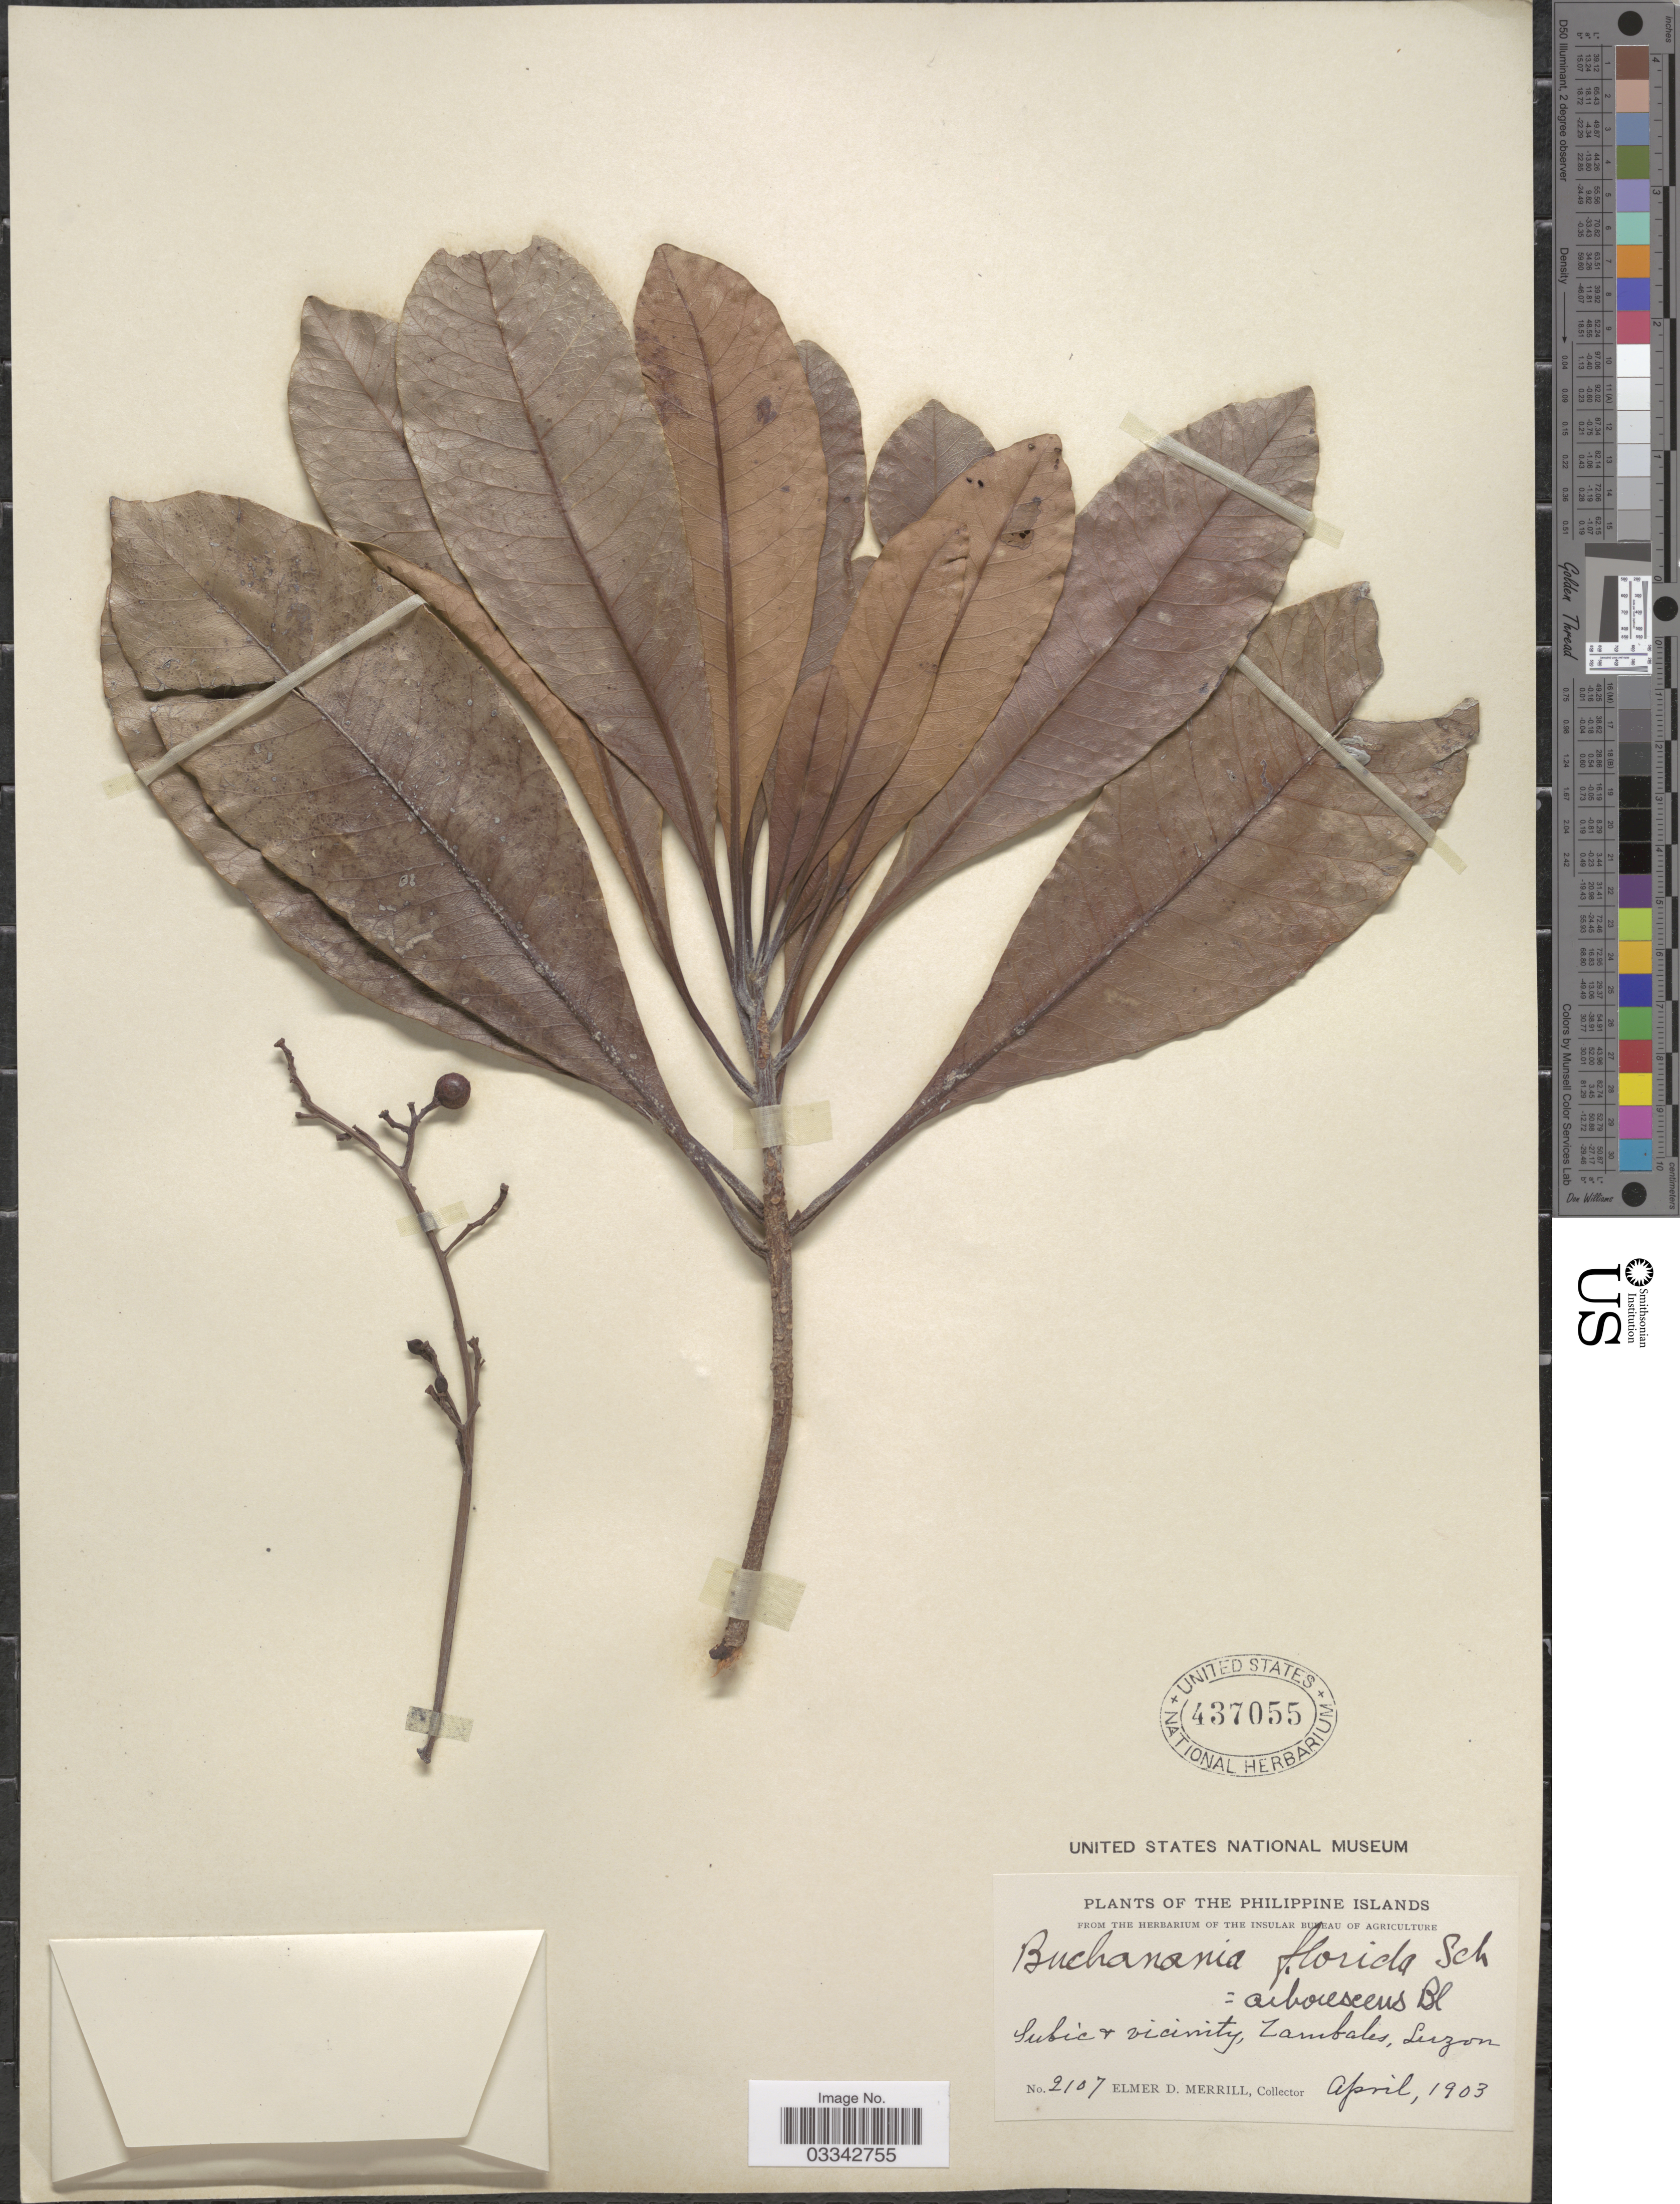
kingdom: Plantae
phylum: Tracheophyta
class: Magnoliopsida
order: Sapindales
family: Anacardiaceae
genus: Buchanania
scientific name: Buchanania arborescens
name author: (Blume) Blume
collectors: E. D. Merrill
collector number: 2107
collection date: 1903-04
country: Philippines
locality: The Philippine Islands. Subic & vicinity, Zambales, Luzon.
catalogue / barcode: US 437055